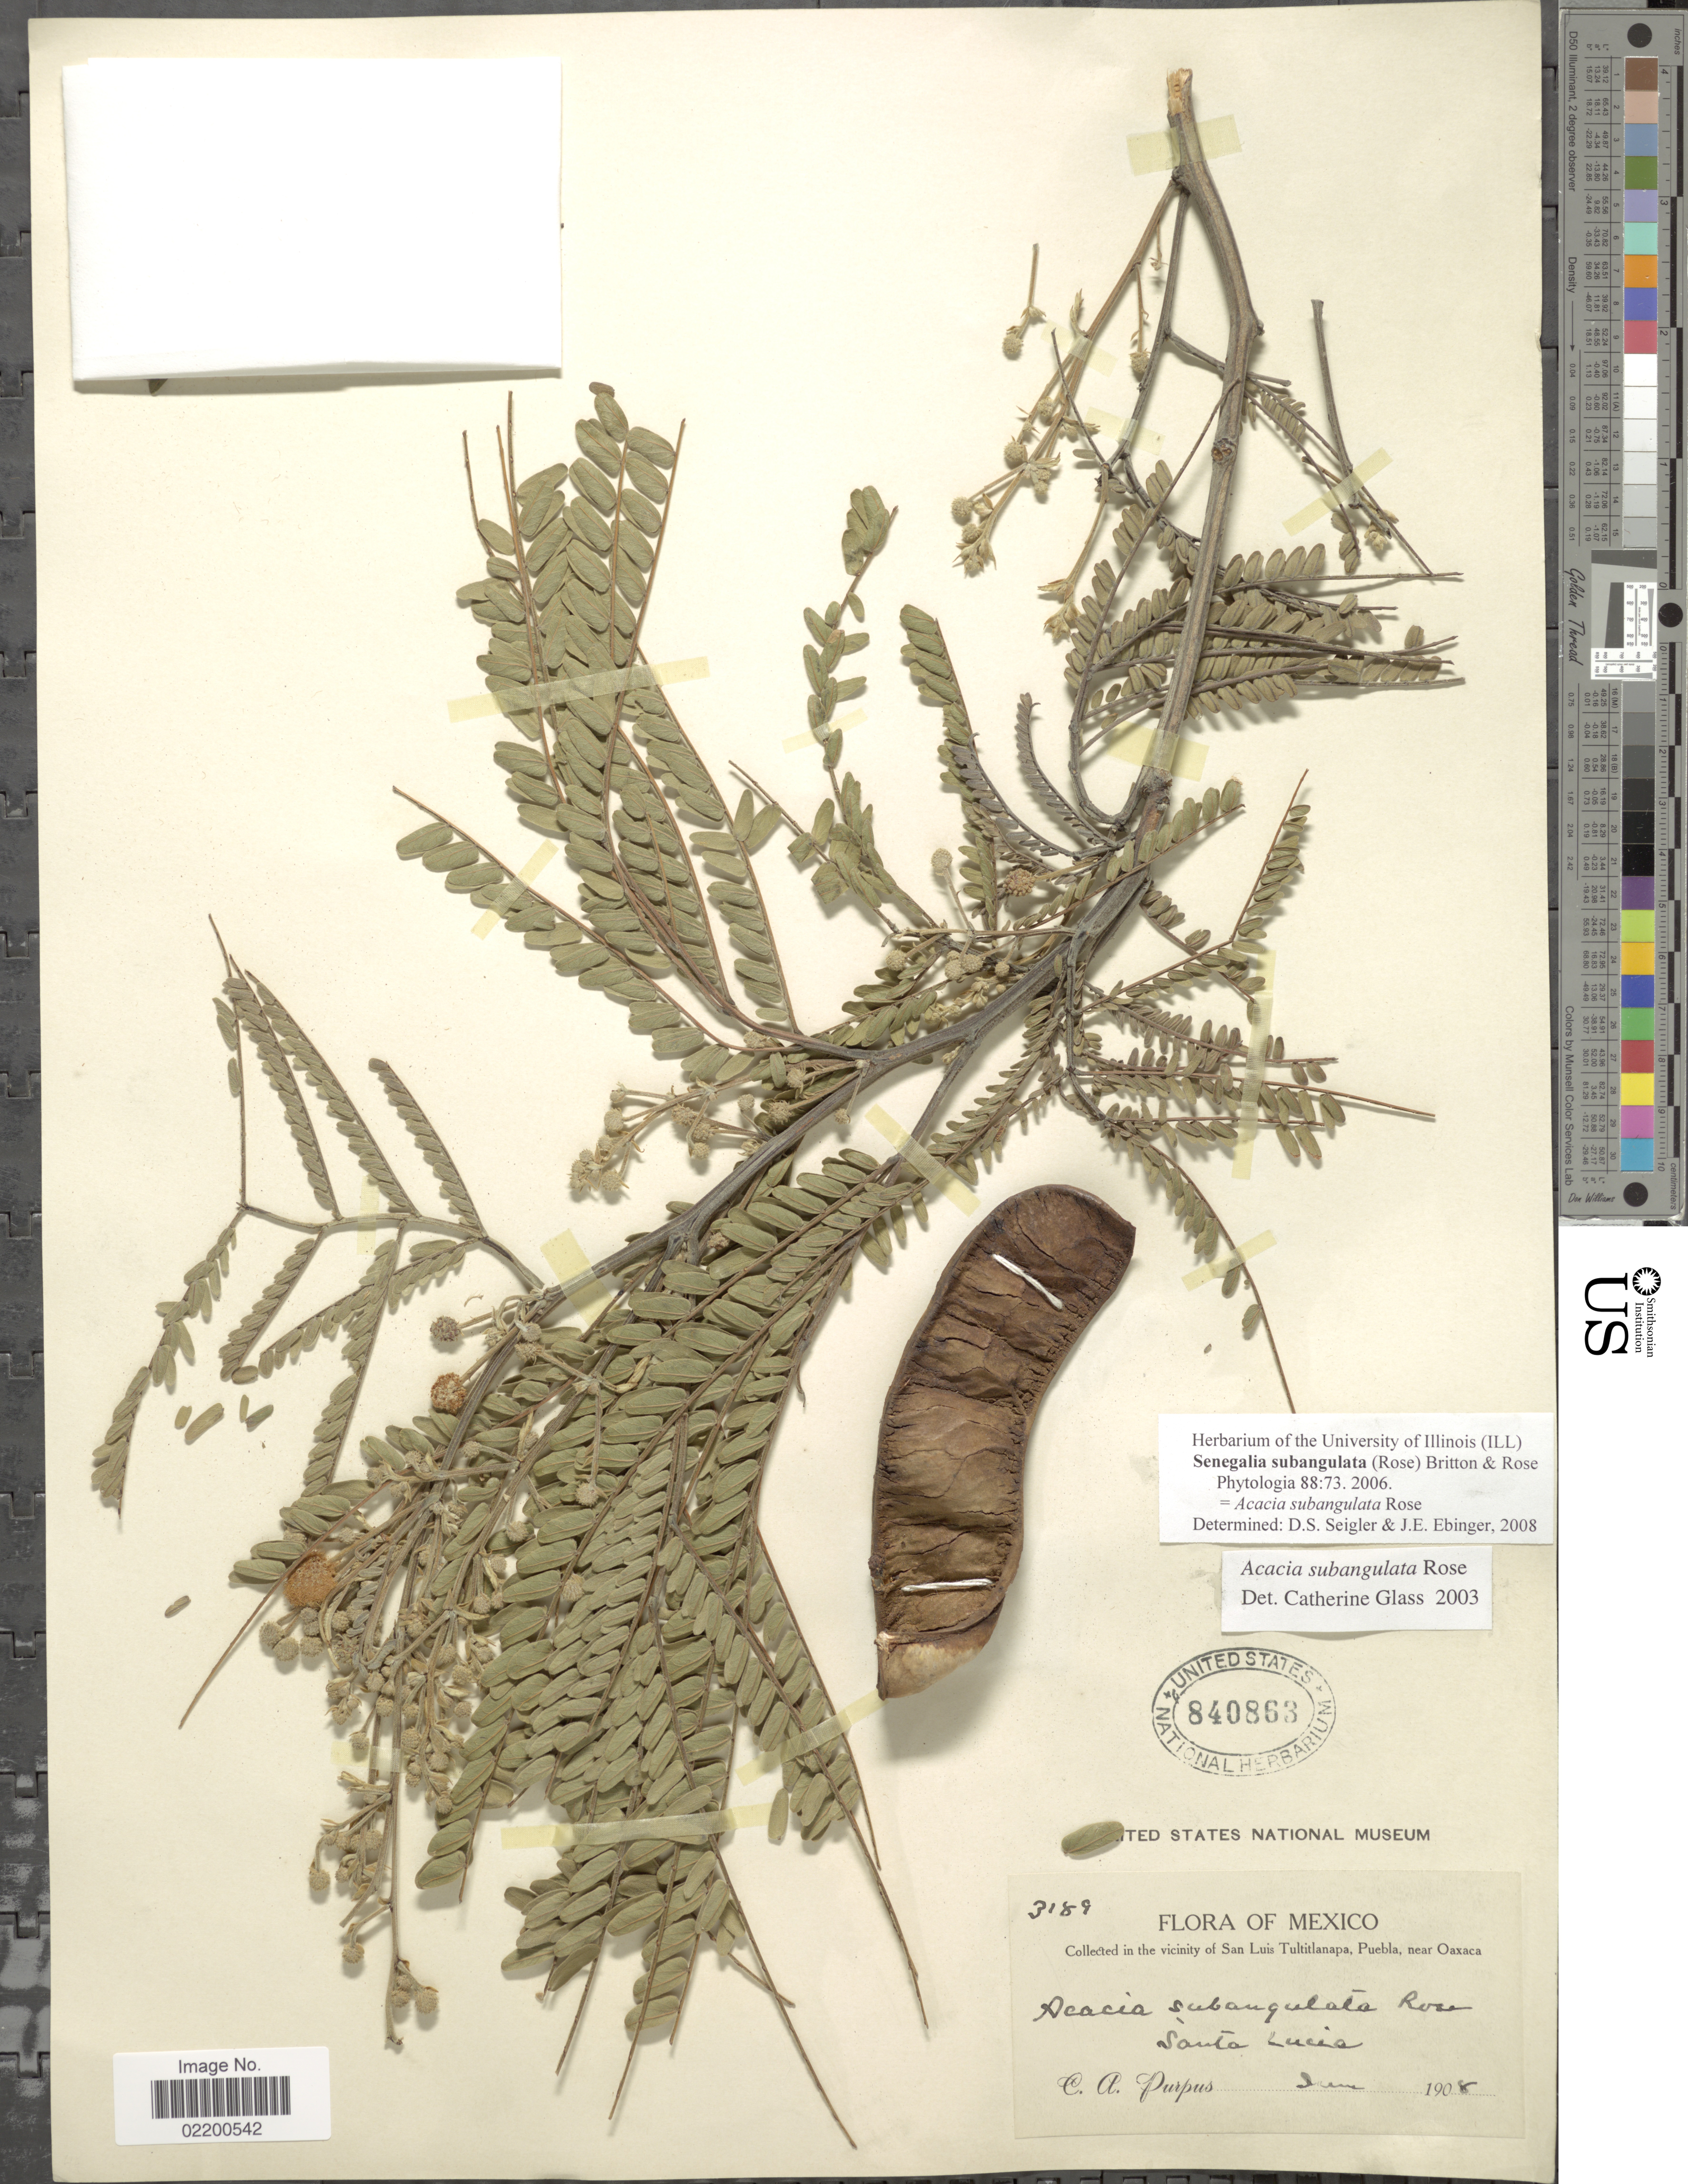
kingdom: Plantae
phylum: Tracheophyta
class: Magnoliopsida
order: Fabales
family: Fabaceae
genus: Senegalia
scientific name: Senegalia subangulata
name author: (Rose) Britton & Rose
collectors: C. A. Purpus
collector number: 3189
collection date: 1908-06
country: Mexico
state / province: Puebla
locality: In the vicinity of San Luis Tultitlanapa, Puebla, near Oaxaca, Santa Lucia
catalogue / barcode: US 840863